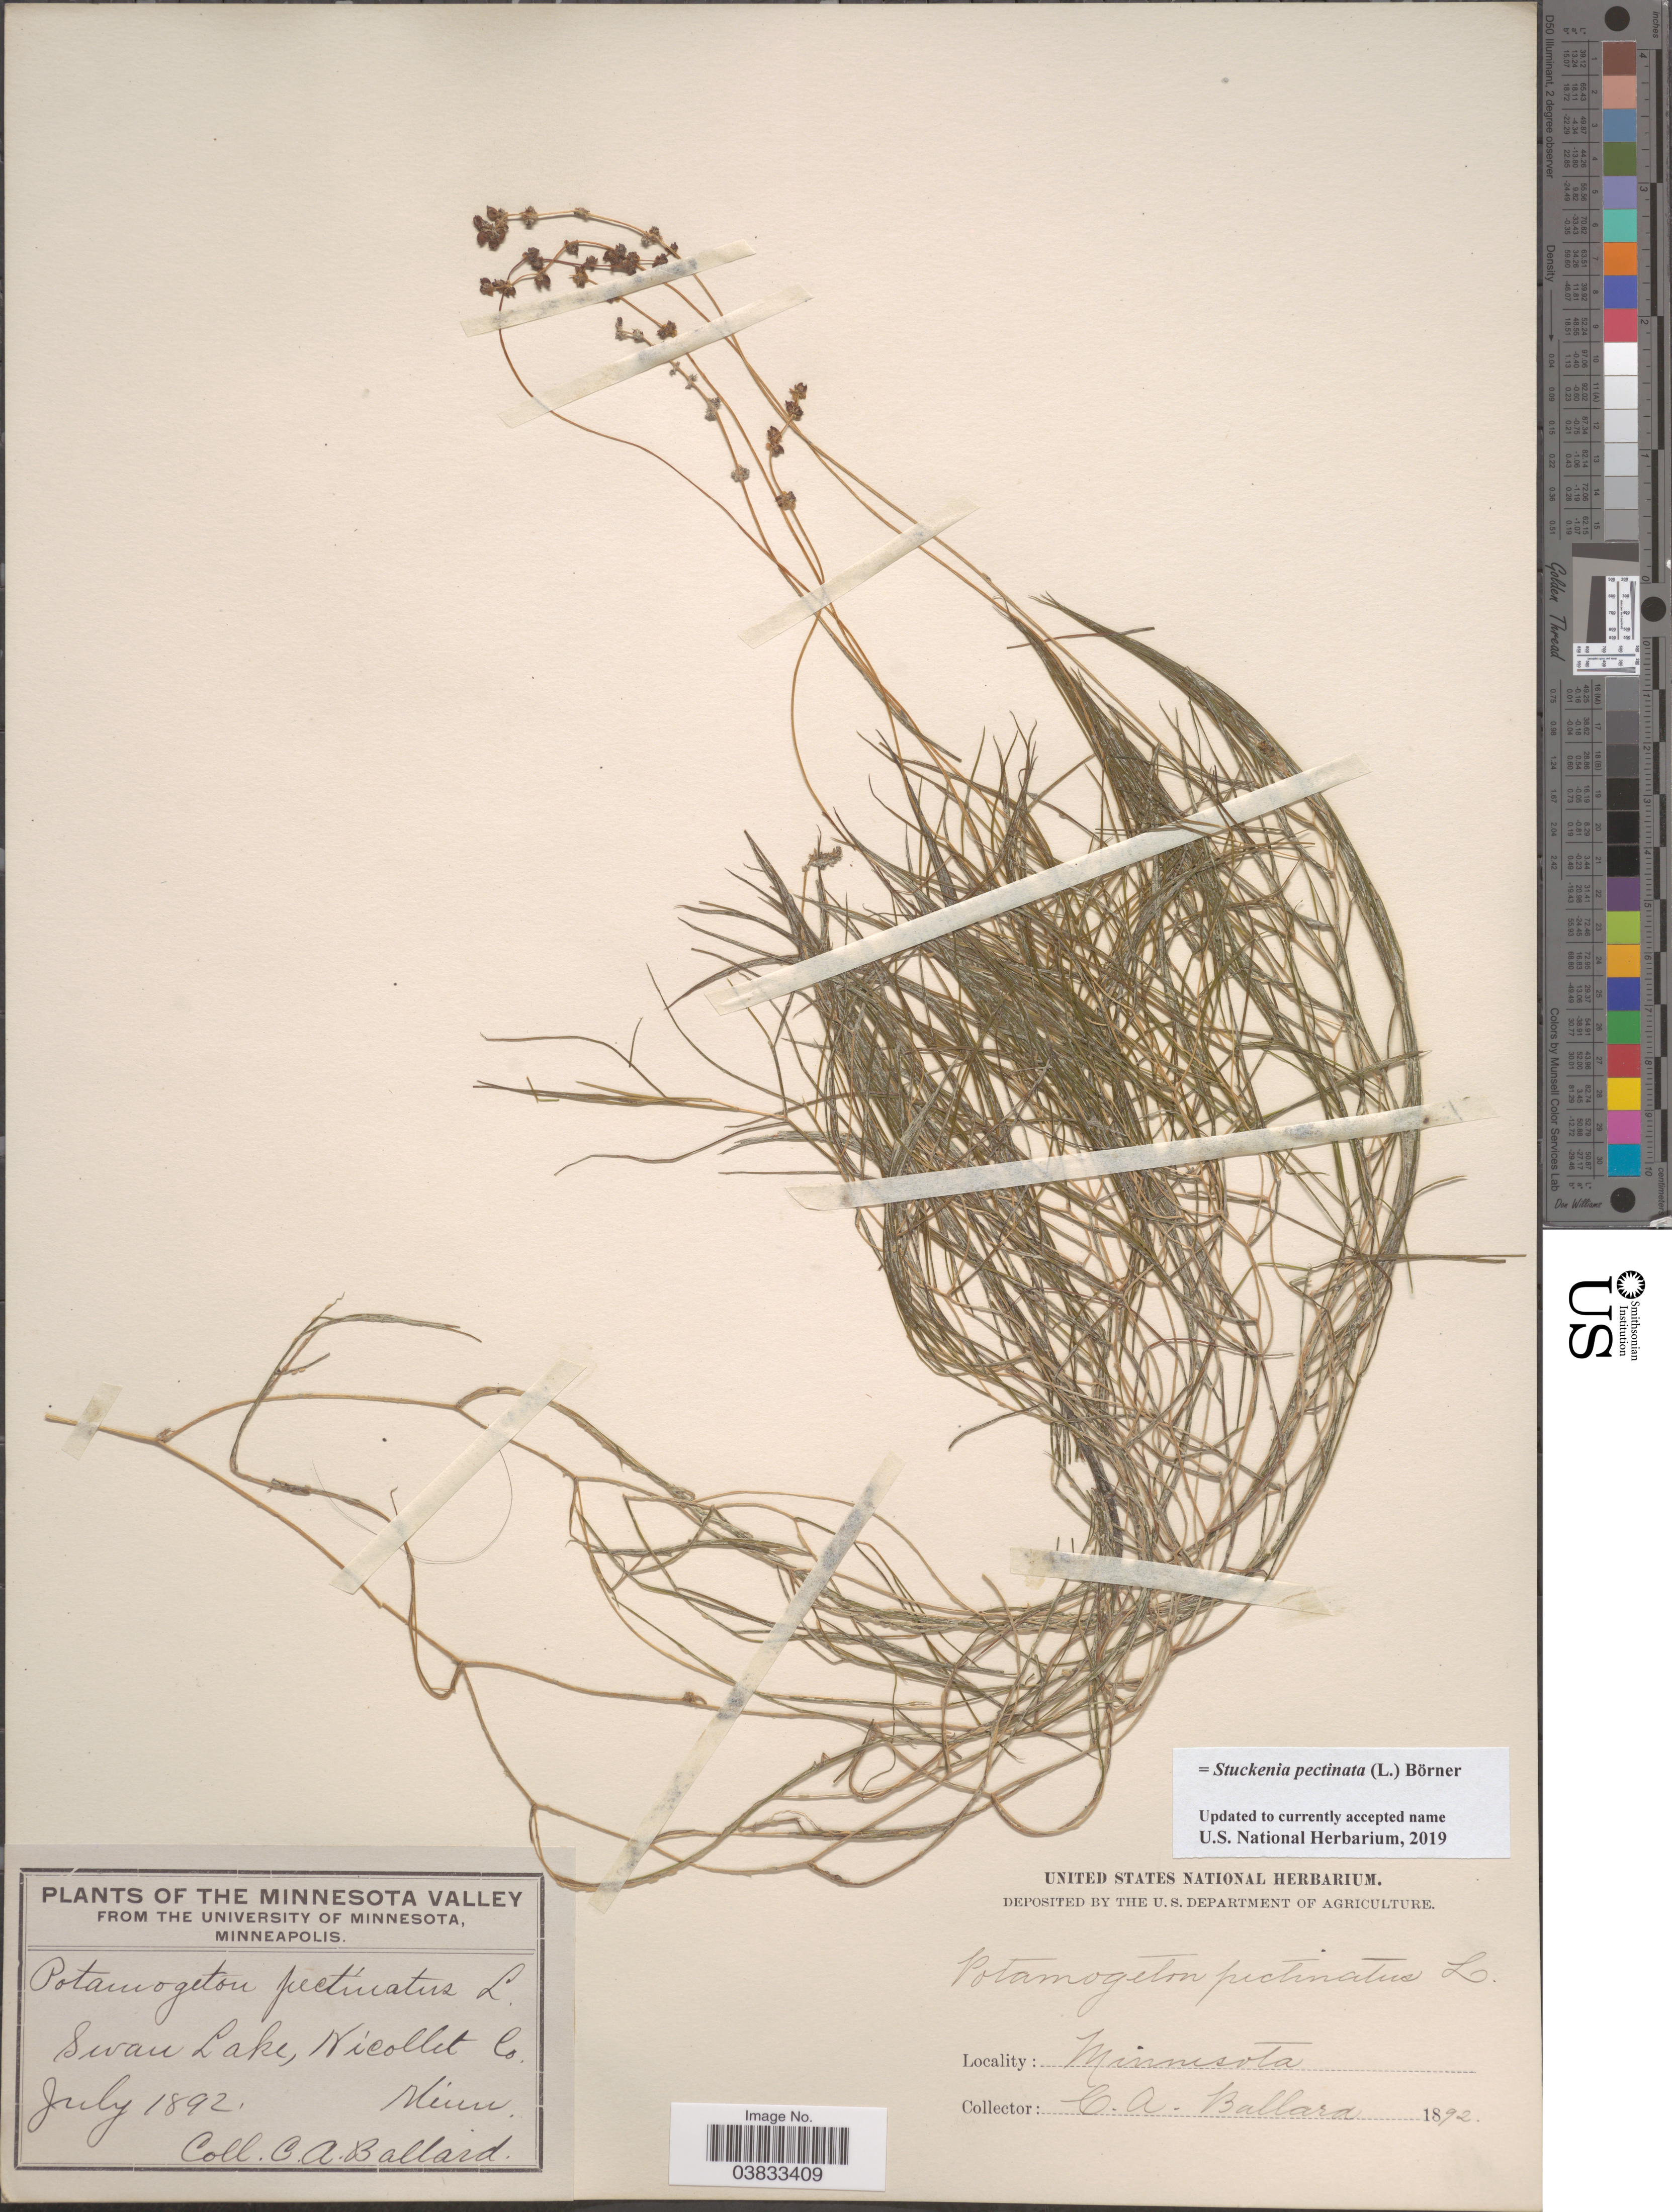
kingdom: Plantae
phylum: Tracheophyta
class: Liliopsida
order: Alismatales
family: Potamogetonaceae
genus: Stuckenia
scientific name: Stuckenia pectinata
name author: (L.) Börner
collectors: C. A. Ballard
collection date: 1892-07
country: United States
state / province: Minnesota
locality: Minnesota Valley. Swan Lake, Nicollet Co.